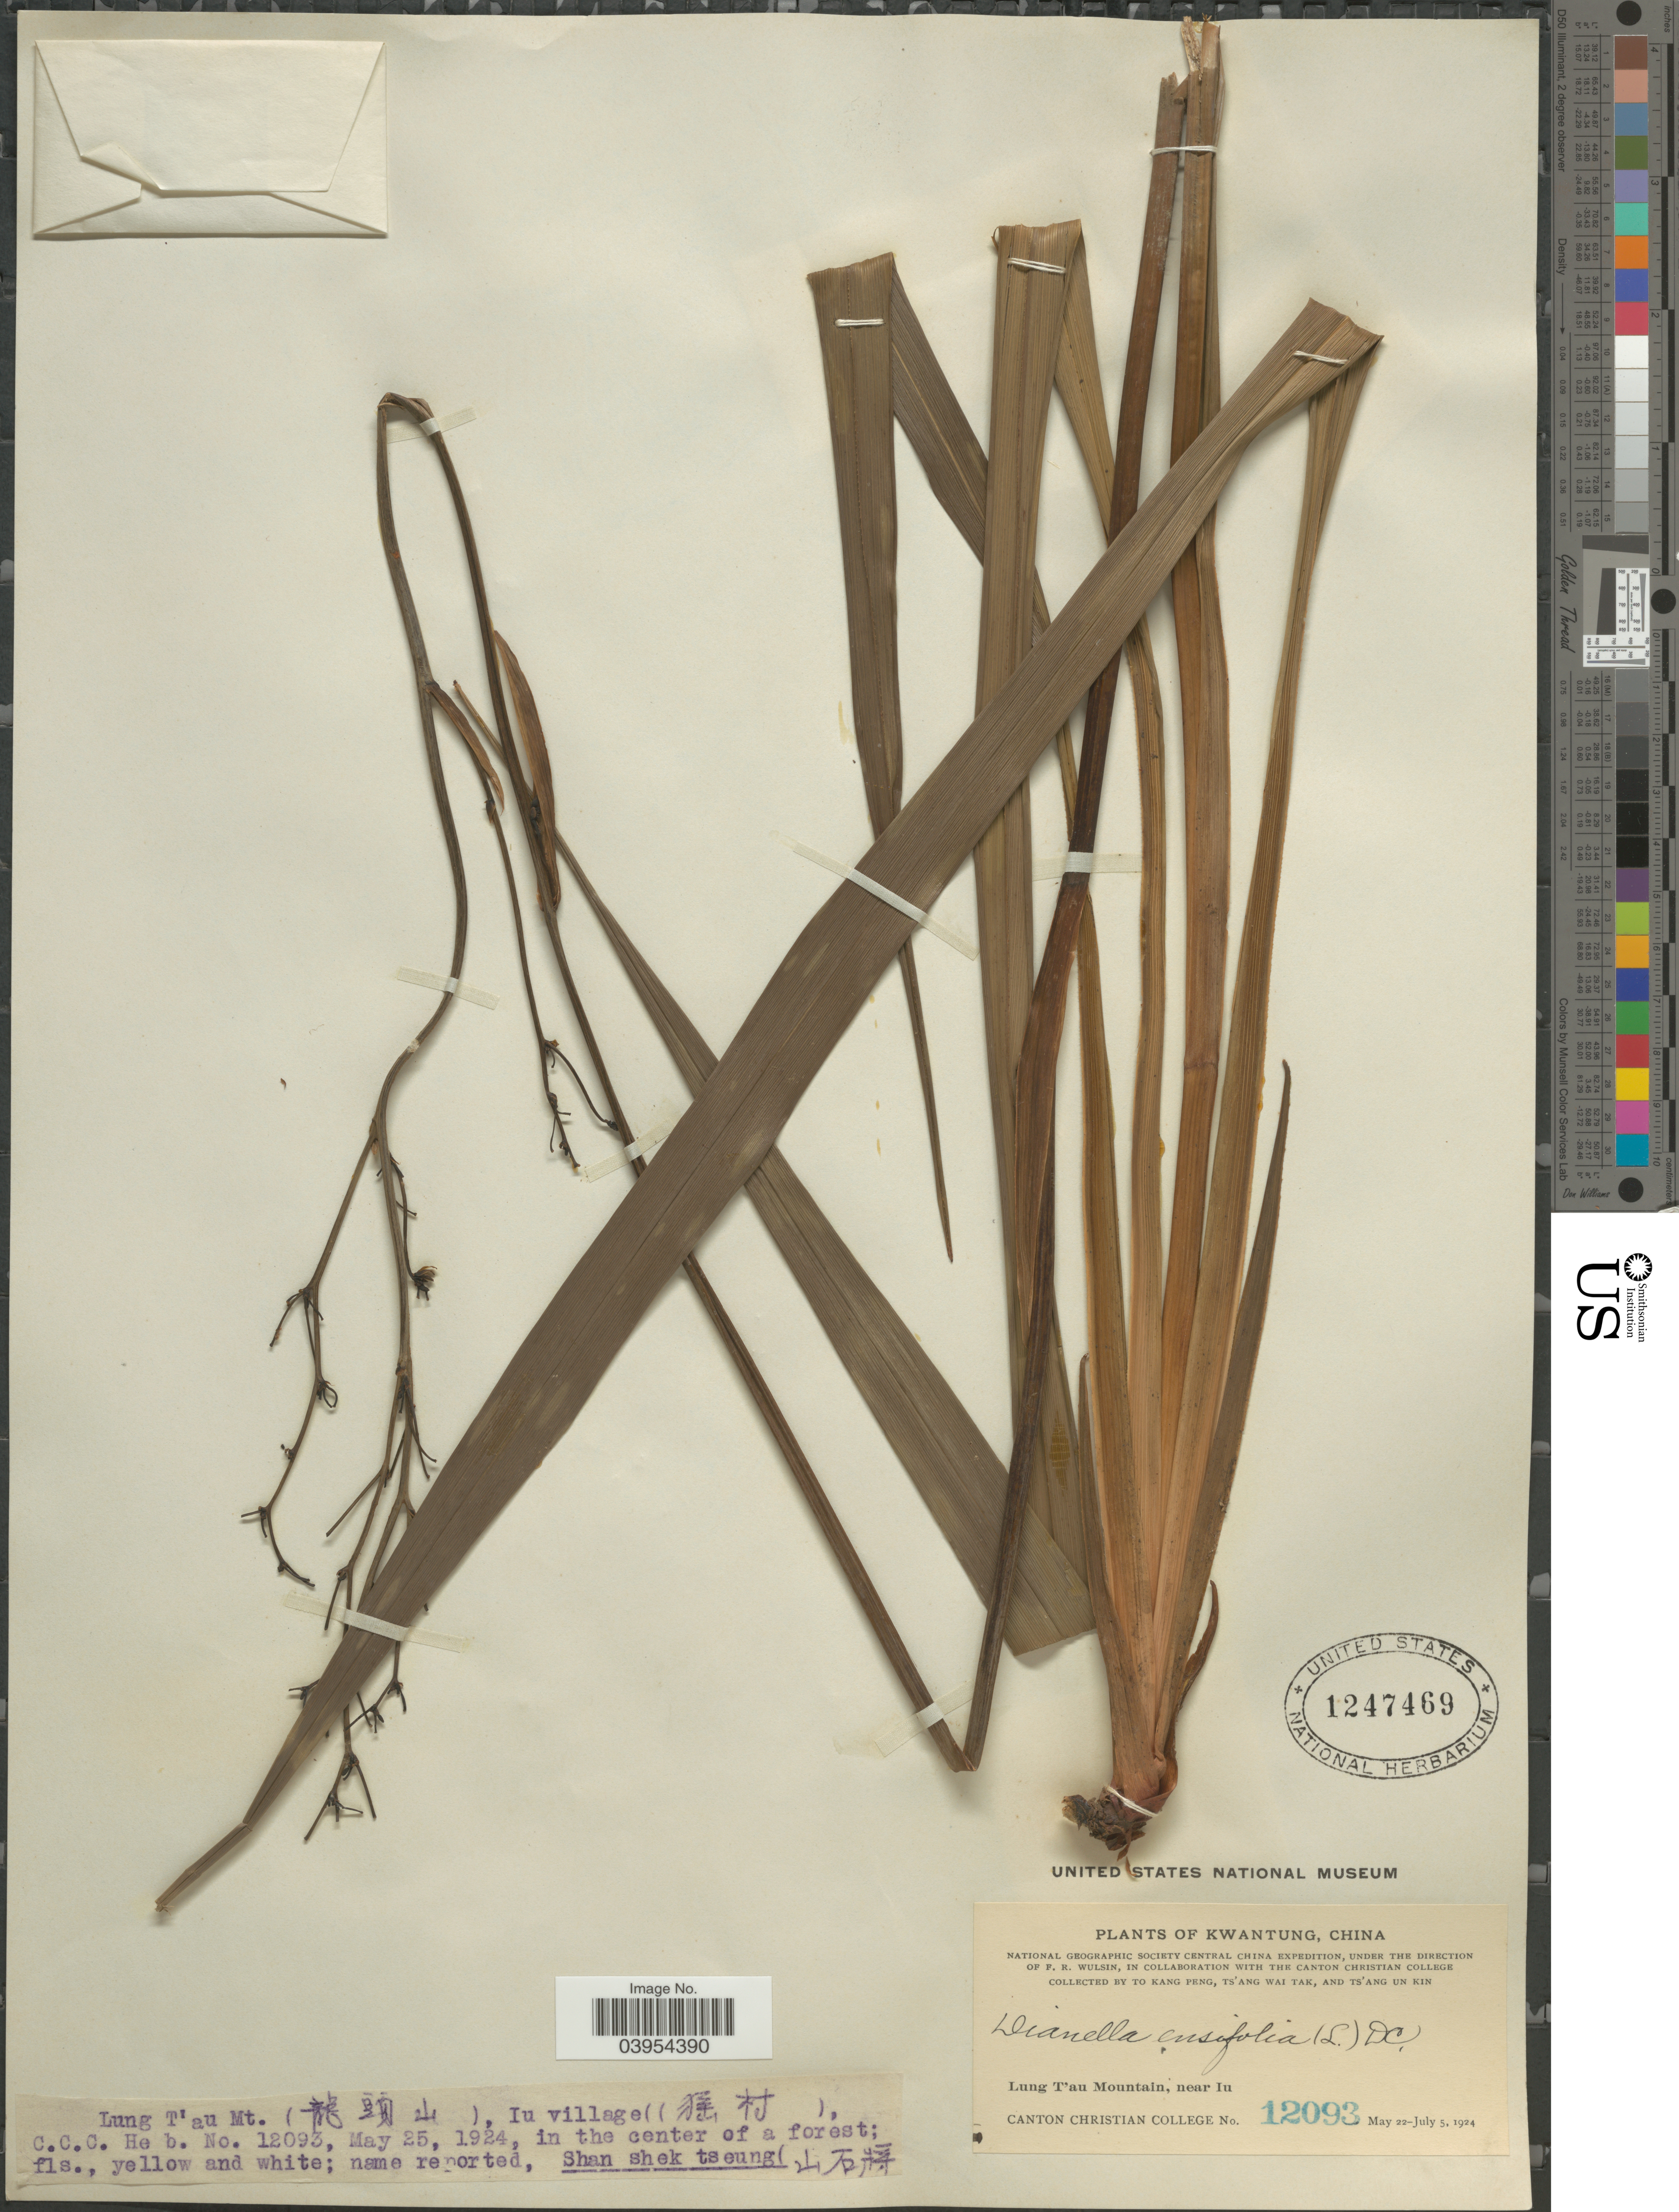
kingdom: Plantae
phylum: Tracheophyta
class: Liliopsida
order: Asparagales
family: Asphodelaceae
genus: Dianella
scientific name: Dianella ensifolia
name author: (L.) DC.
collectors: T. K. Peng, W. T. Tsang & Ts' Ang Un Kin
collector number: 12093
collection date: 1924-05-25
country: China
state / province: Guangdong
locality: Kwantung. Lung T'au Mountain (X), Iu village ((X).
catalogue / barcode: US 1247469